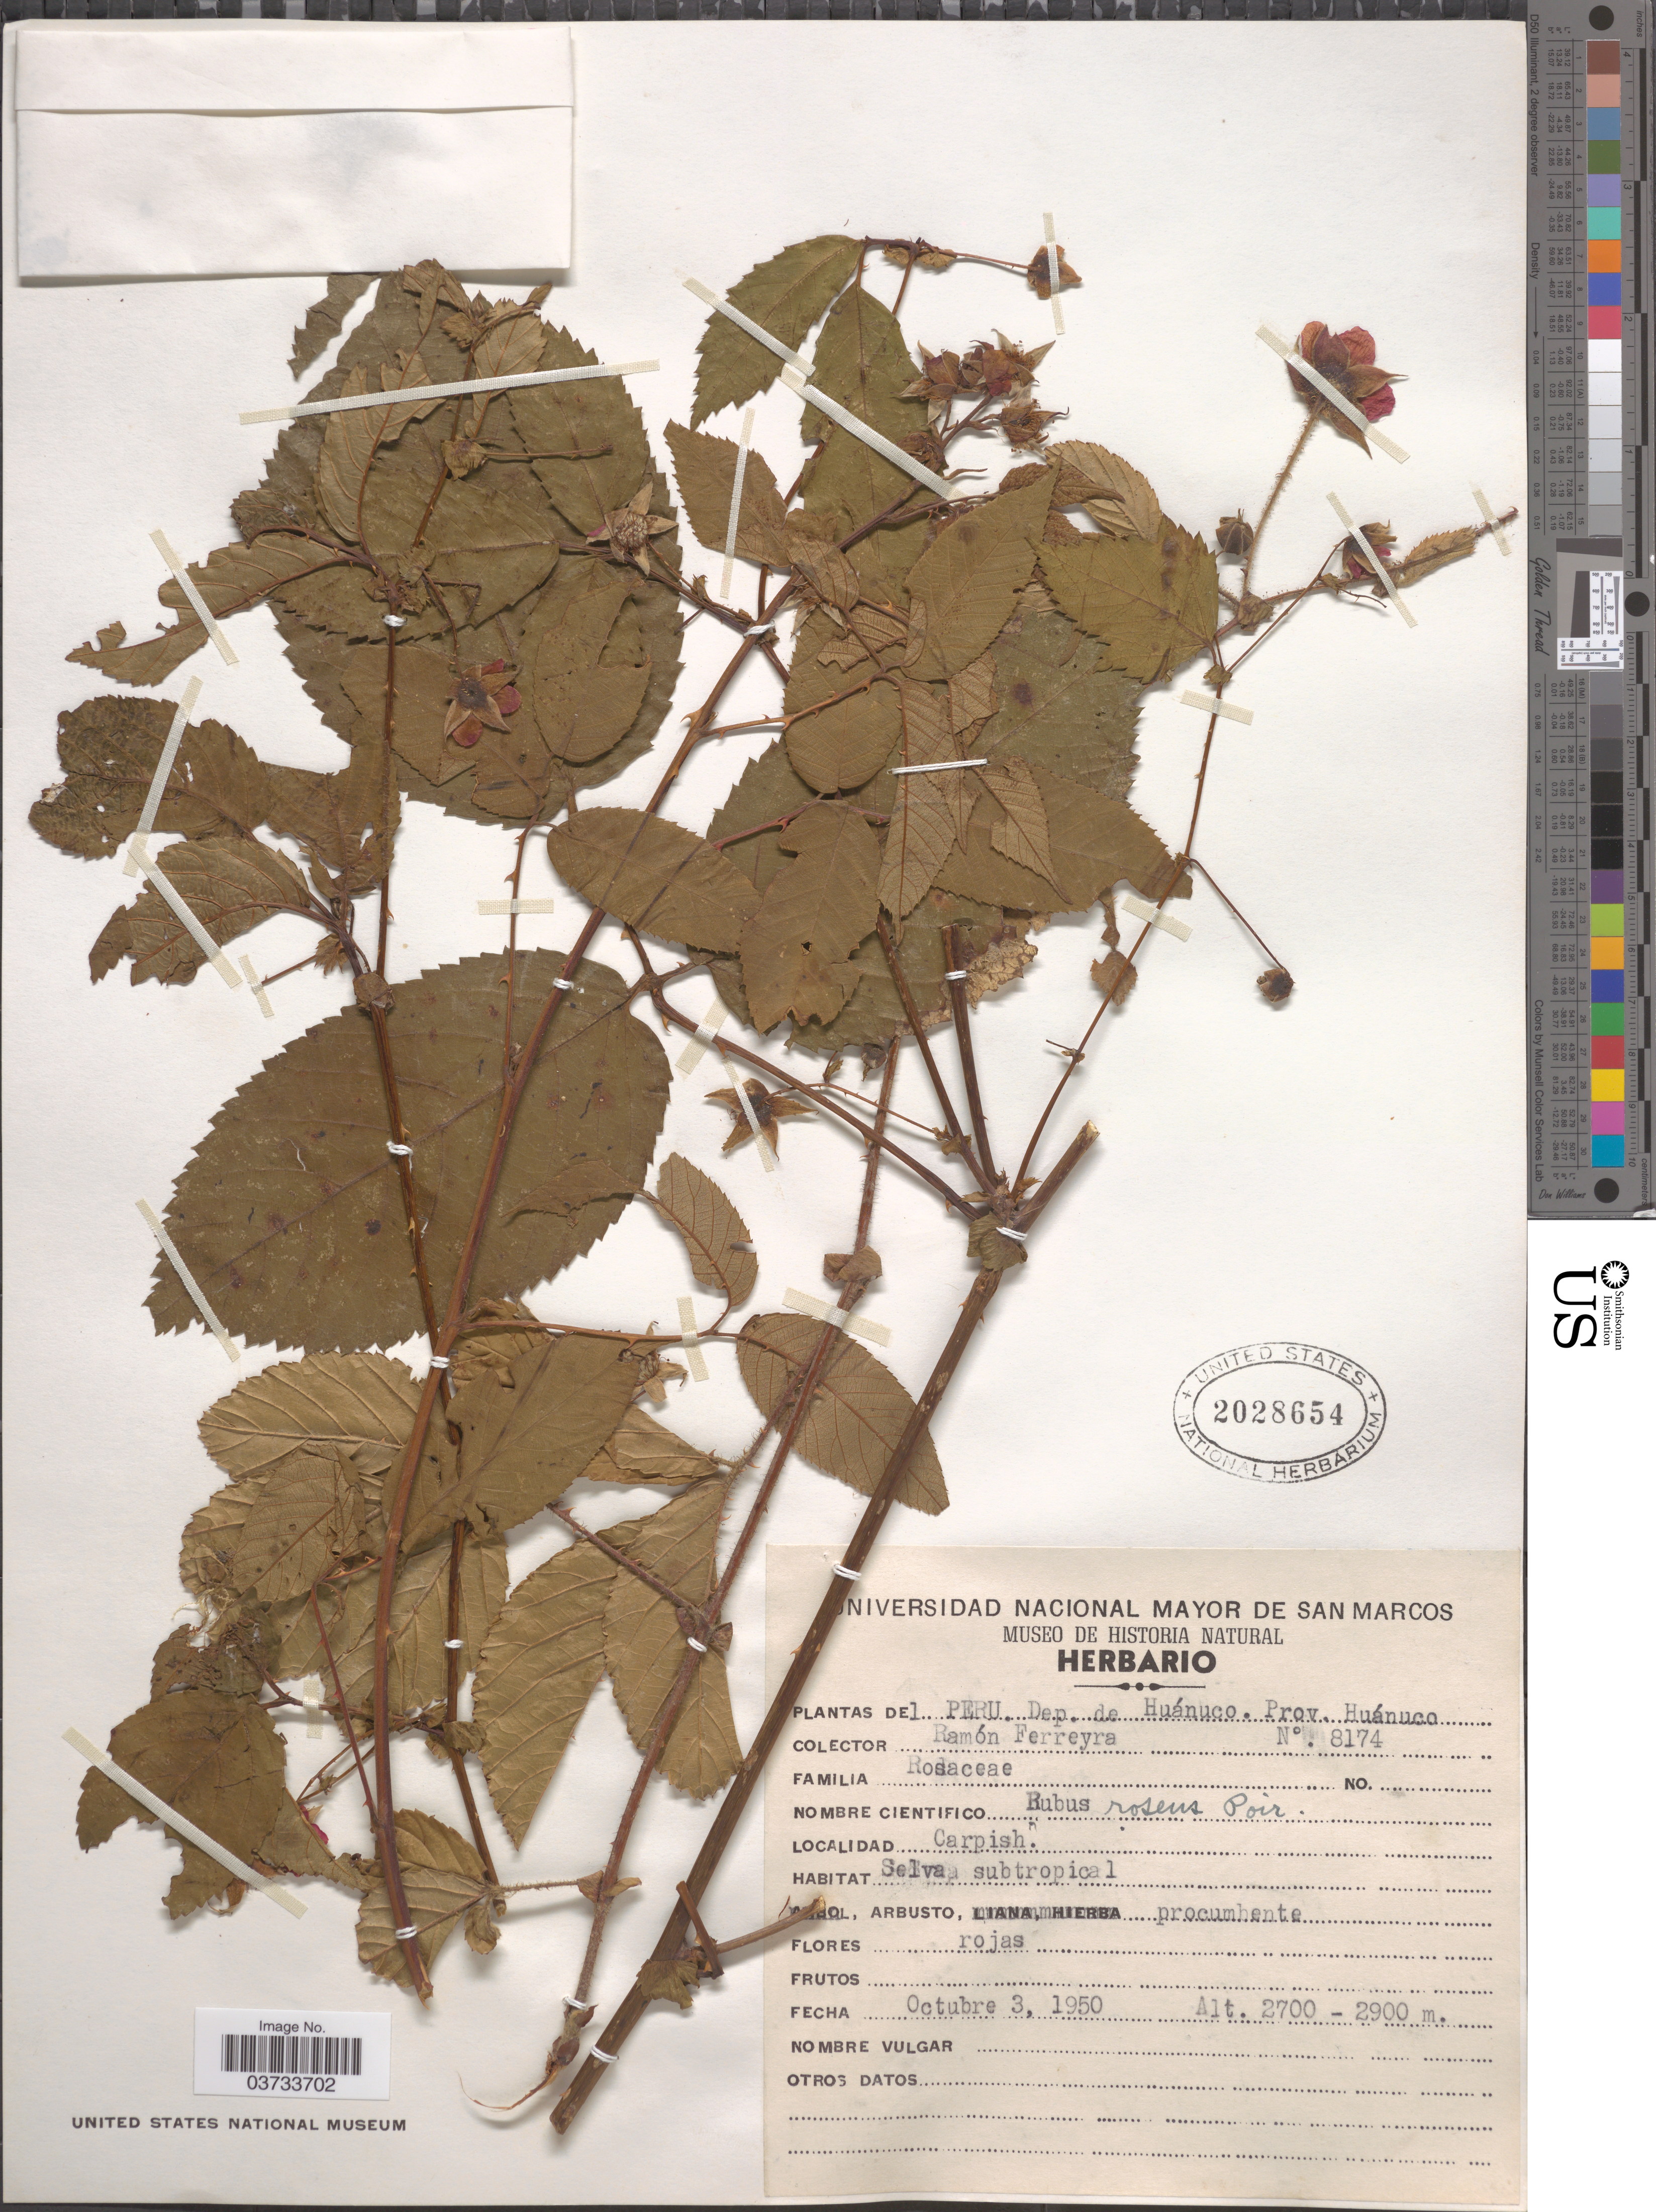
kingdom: Plantae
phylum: Tracheophyta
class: Magnoliopsida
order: Rosales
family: Rosaceae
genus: Rubus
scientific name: Rubus roseus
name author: Poir.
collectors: R. A. Ferreyra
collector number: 8174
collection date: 1950-10-03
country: Peru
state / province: Huánuco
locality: Dep. de Huánuco. Carpish.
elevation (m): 2700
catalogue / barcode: US 2028654